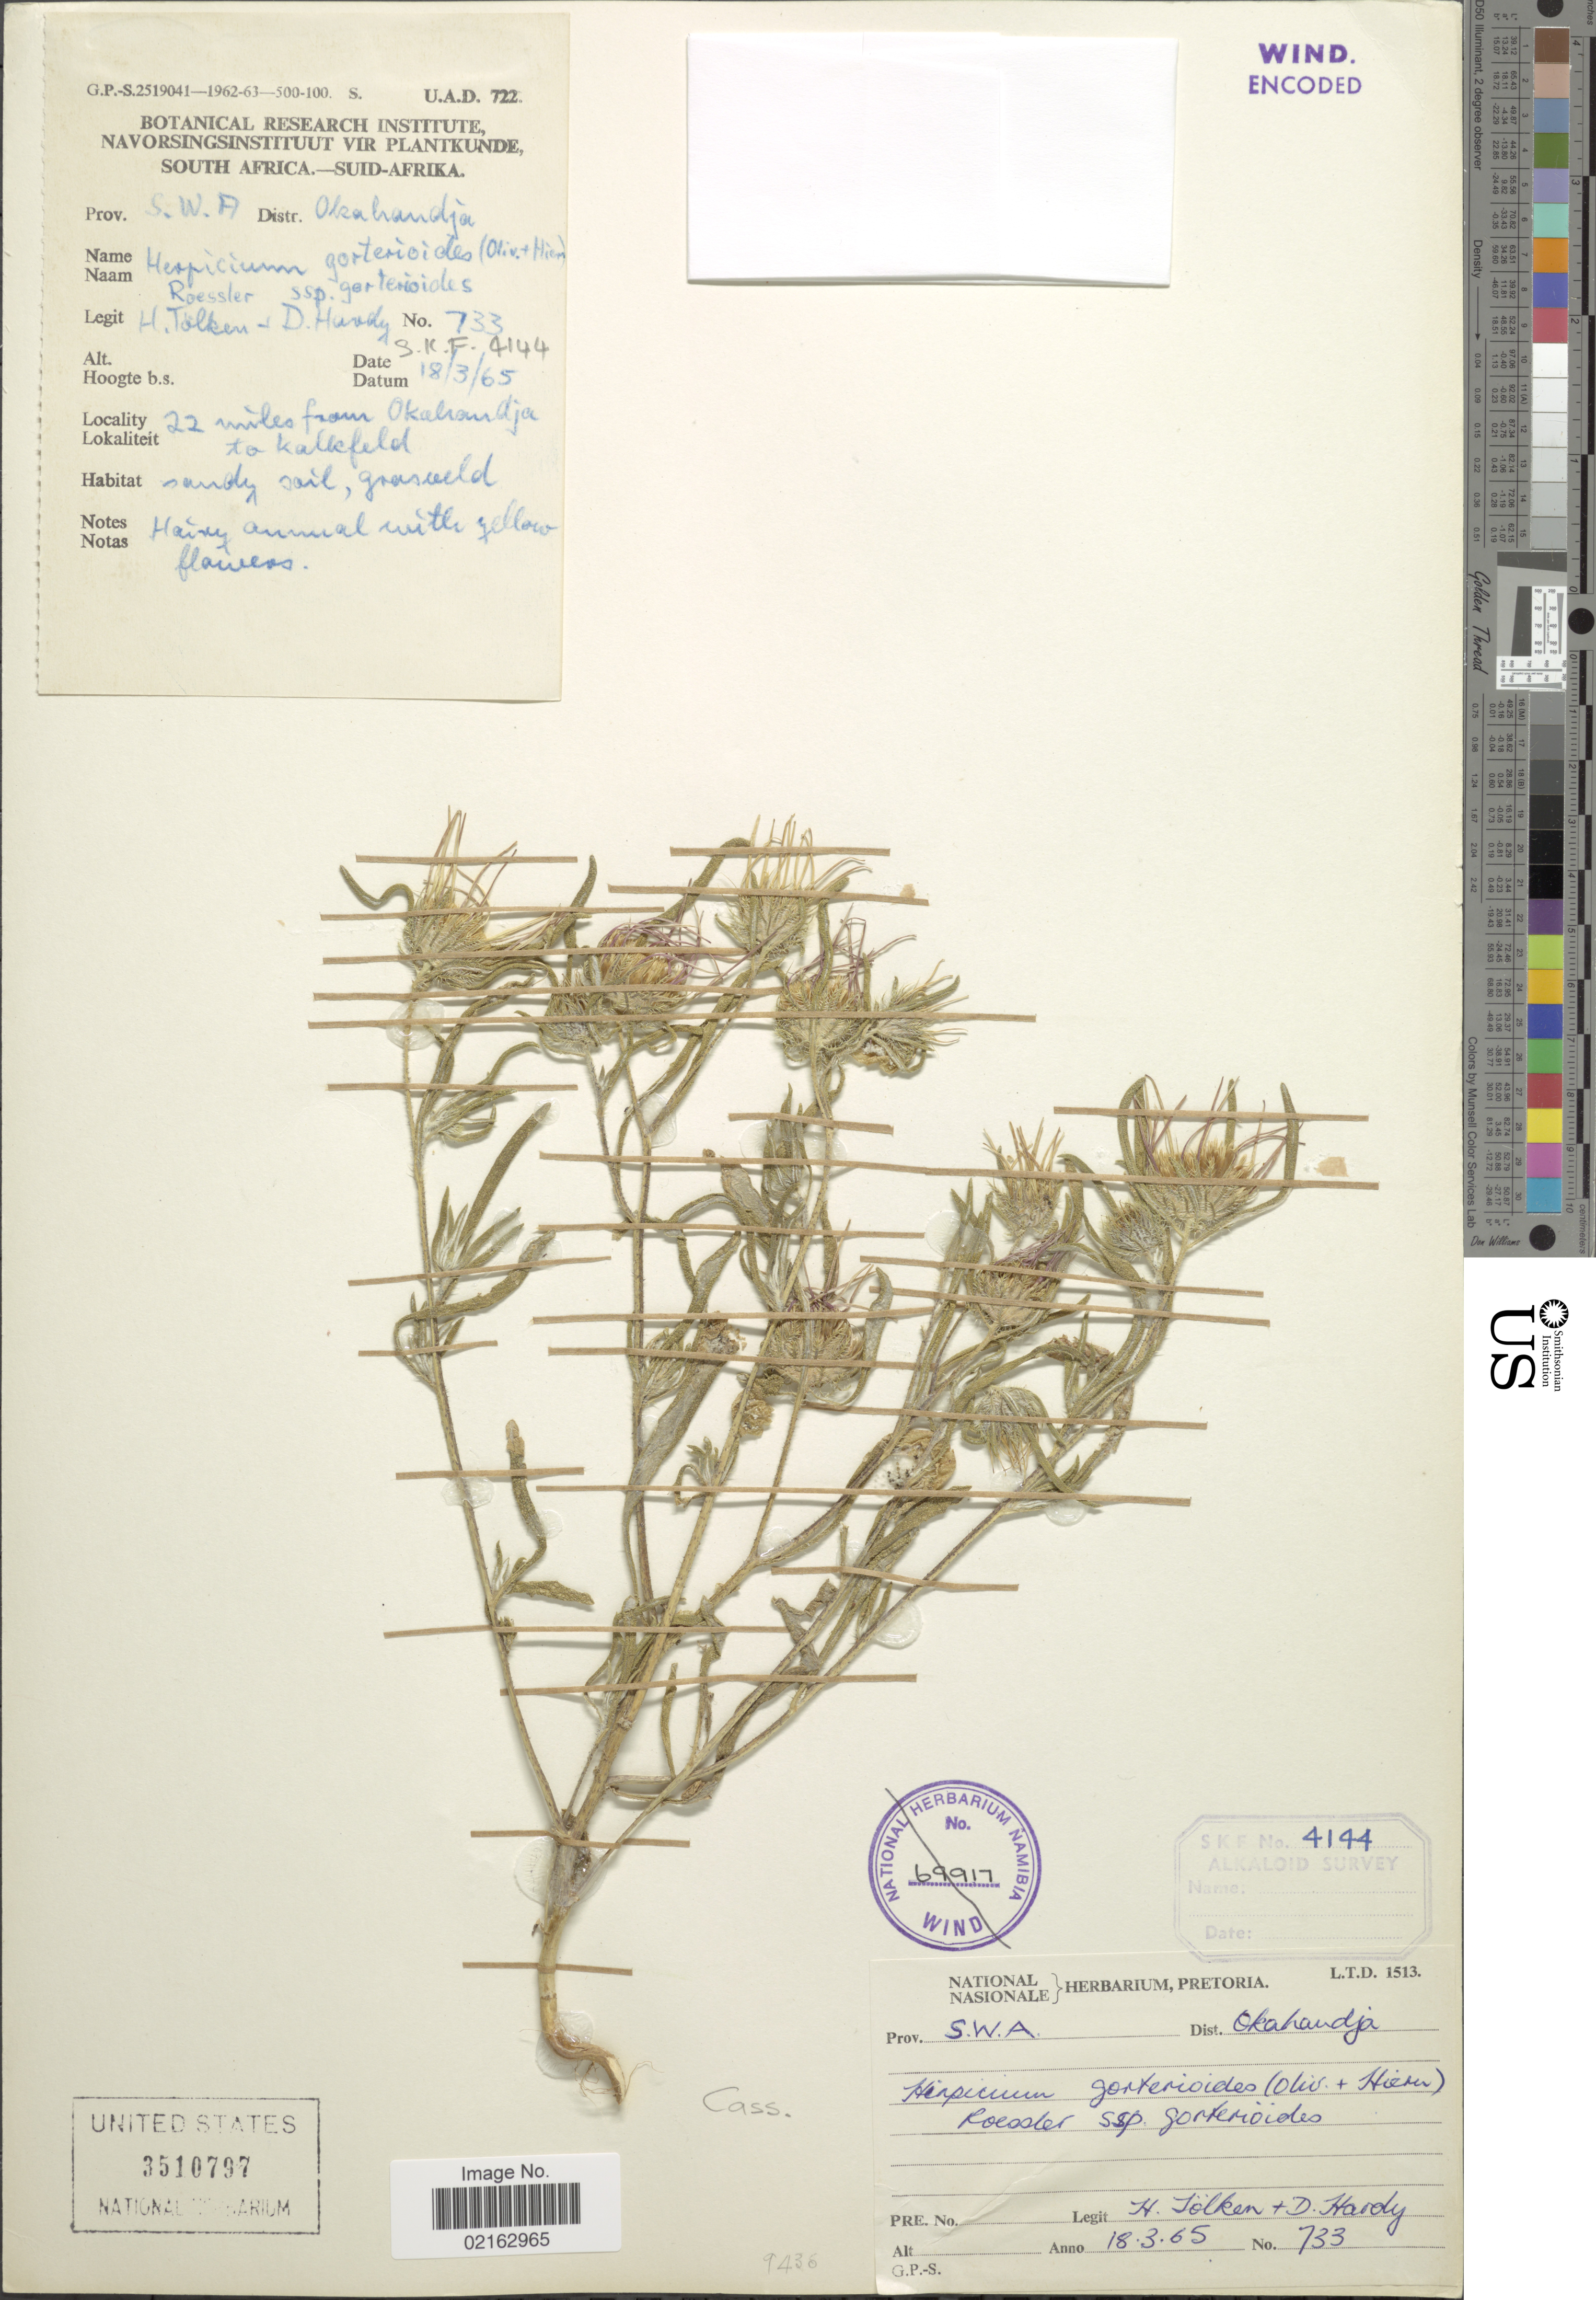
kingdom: Plantae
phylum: Tracheophyta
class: Magnoliopsida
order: Asterales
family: Asteraceae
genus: Hirpicium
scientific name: Hirpicium gorterioides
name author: (Oliv. & Hiern) Roessler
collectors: H. R. Tölken & D. Hardy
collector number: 733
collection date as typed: Transcribed d/m/y: 18/3/65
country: South Africa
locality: Prov. S.W.A. Distr. Okahandja. 22 miles from Okahandja to Kalkfeld.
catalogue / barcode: US 3510797